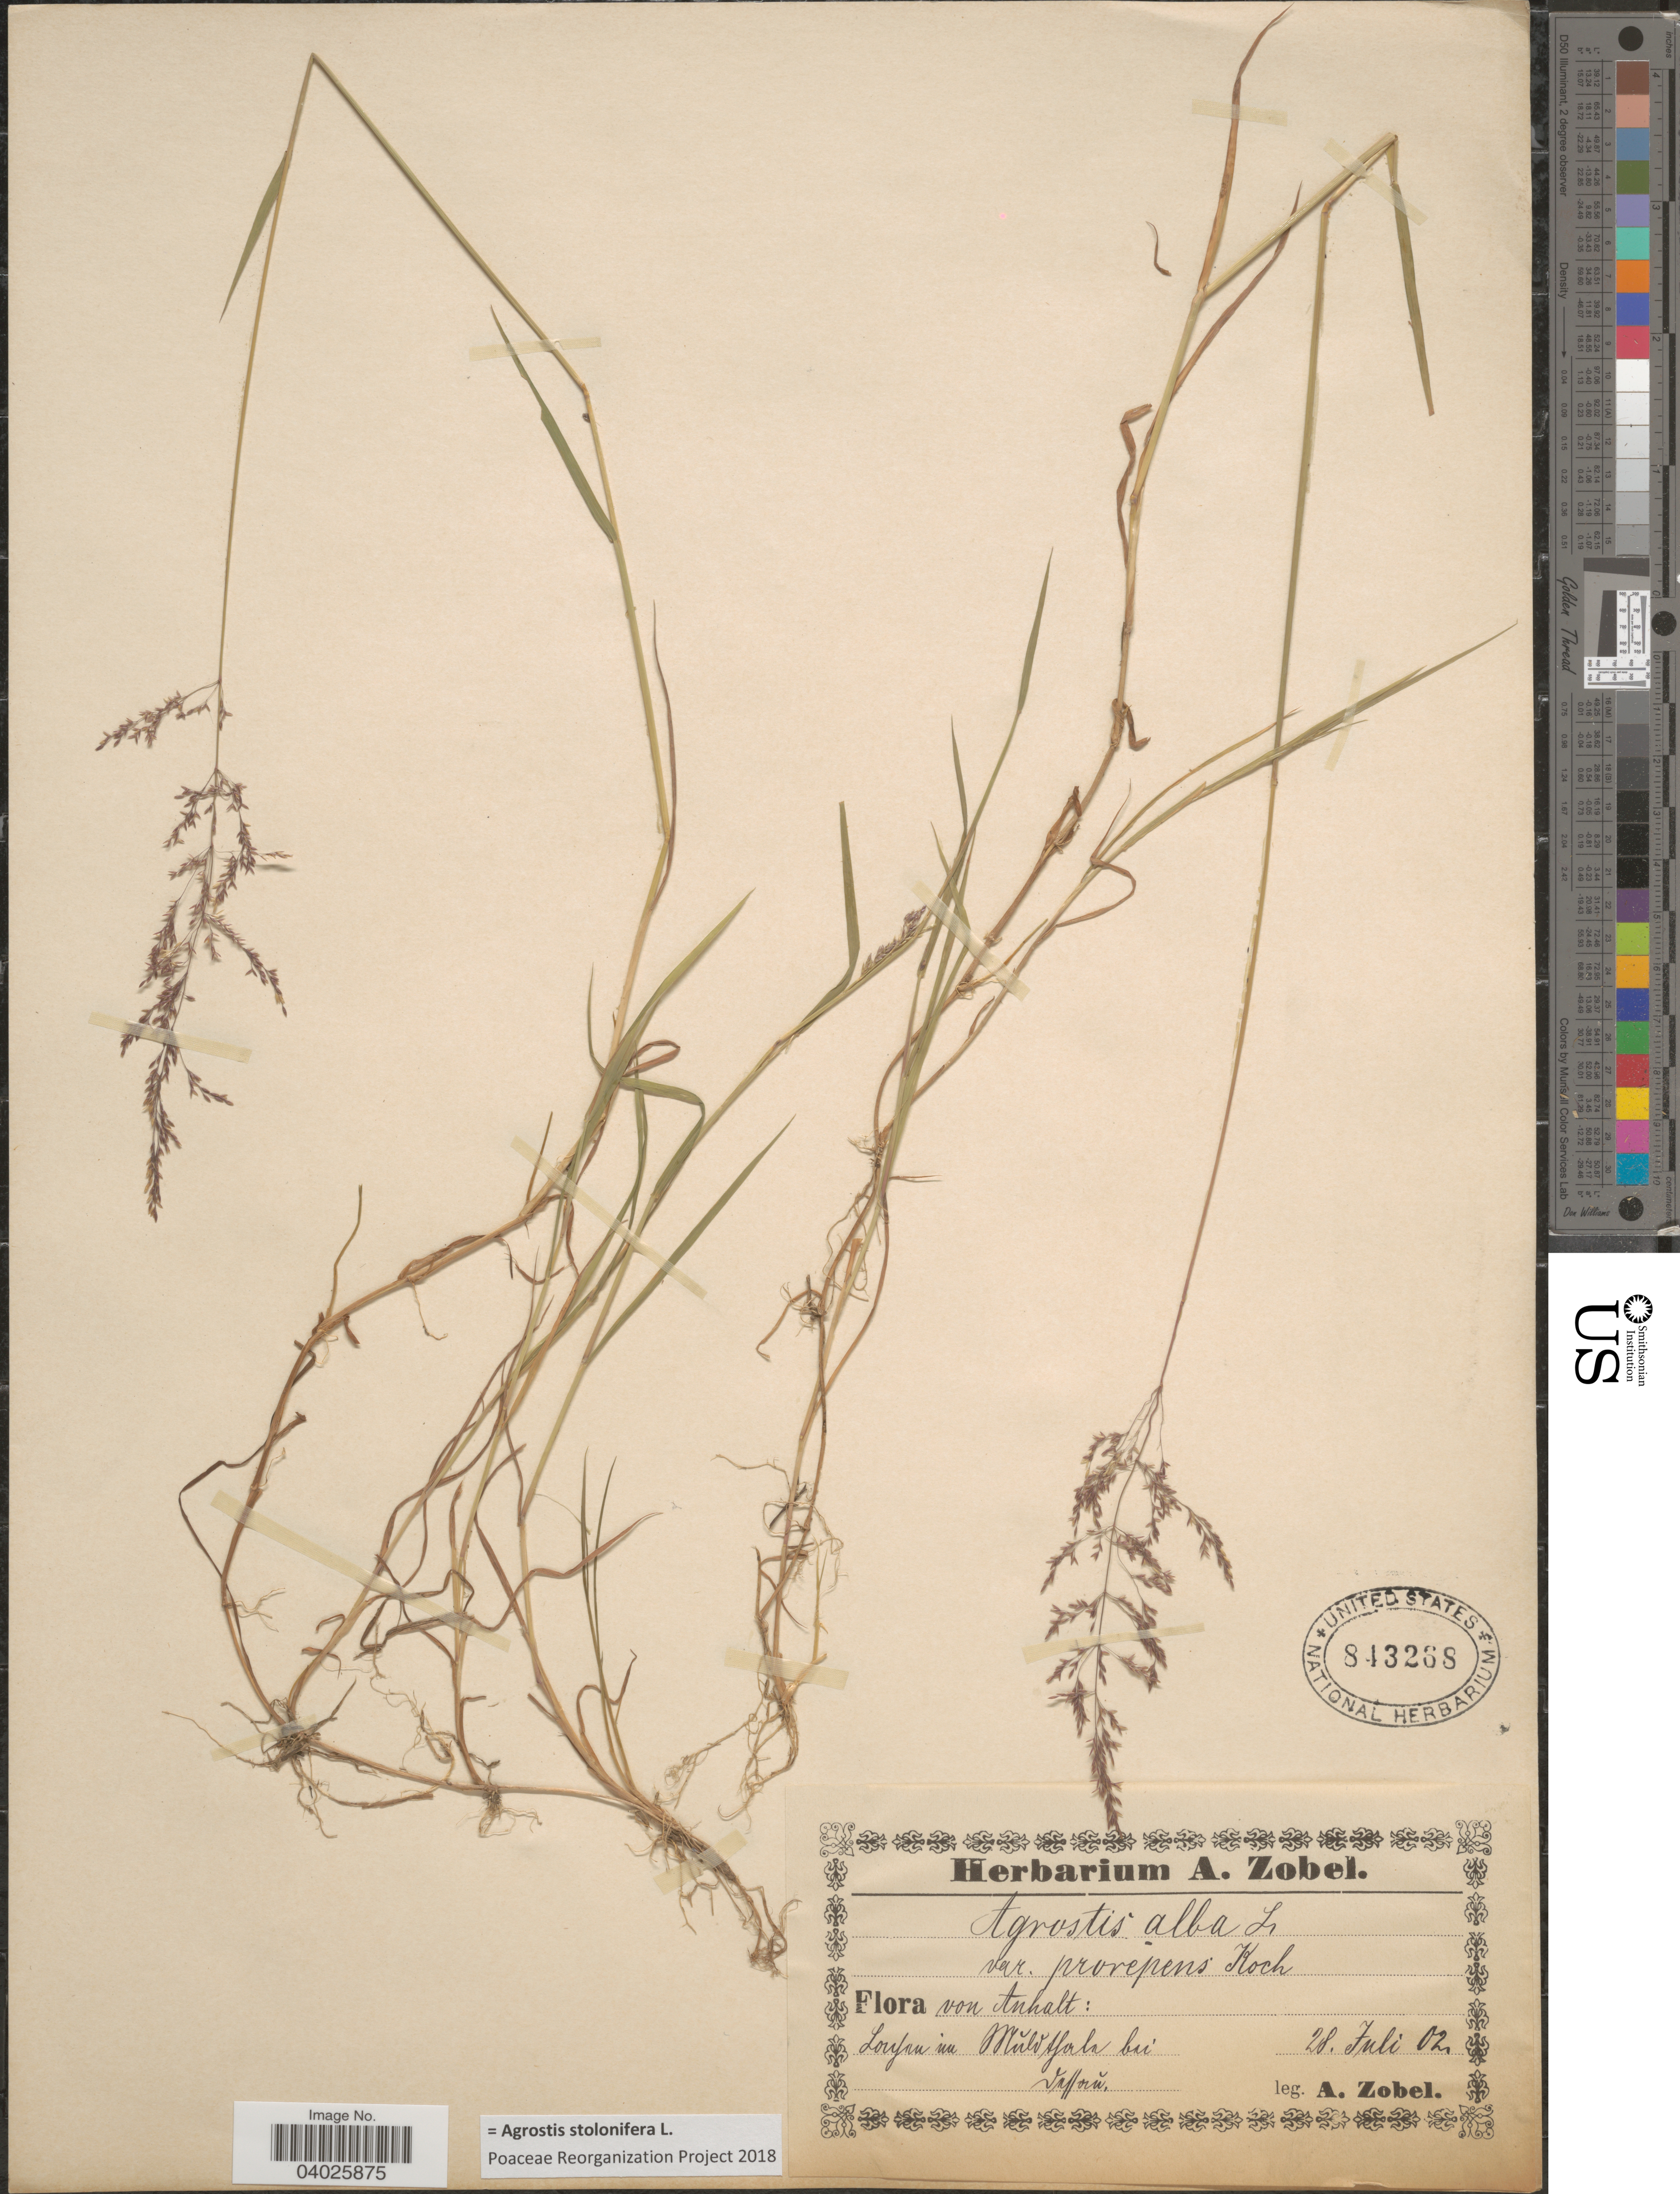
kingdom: Plantae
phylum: Tracheophyta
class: Liliopsida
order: Poales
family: Poaceae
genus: Agrostis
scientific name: Agrostis stolonifera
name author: L.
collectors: A. Zobel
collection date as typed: Transcribed d/m/y: 28/7/2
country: Germany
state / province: Sachsen-Anhalt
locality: Anhalt: Lonfan in Muld Aferla bai Safforn. [interpreted]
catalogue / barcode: US 843268